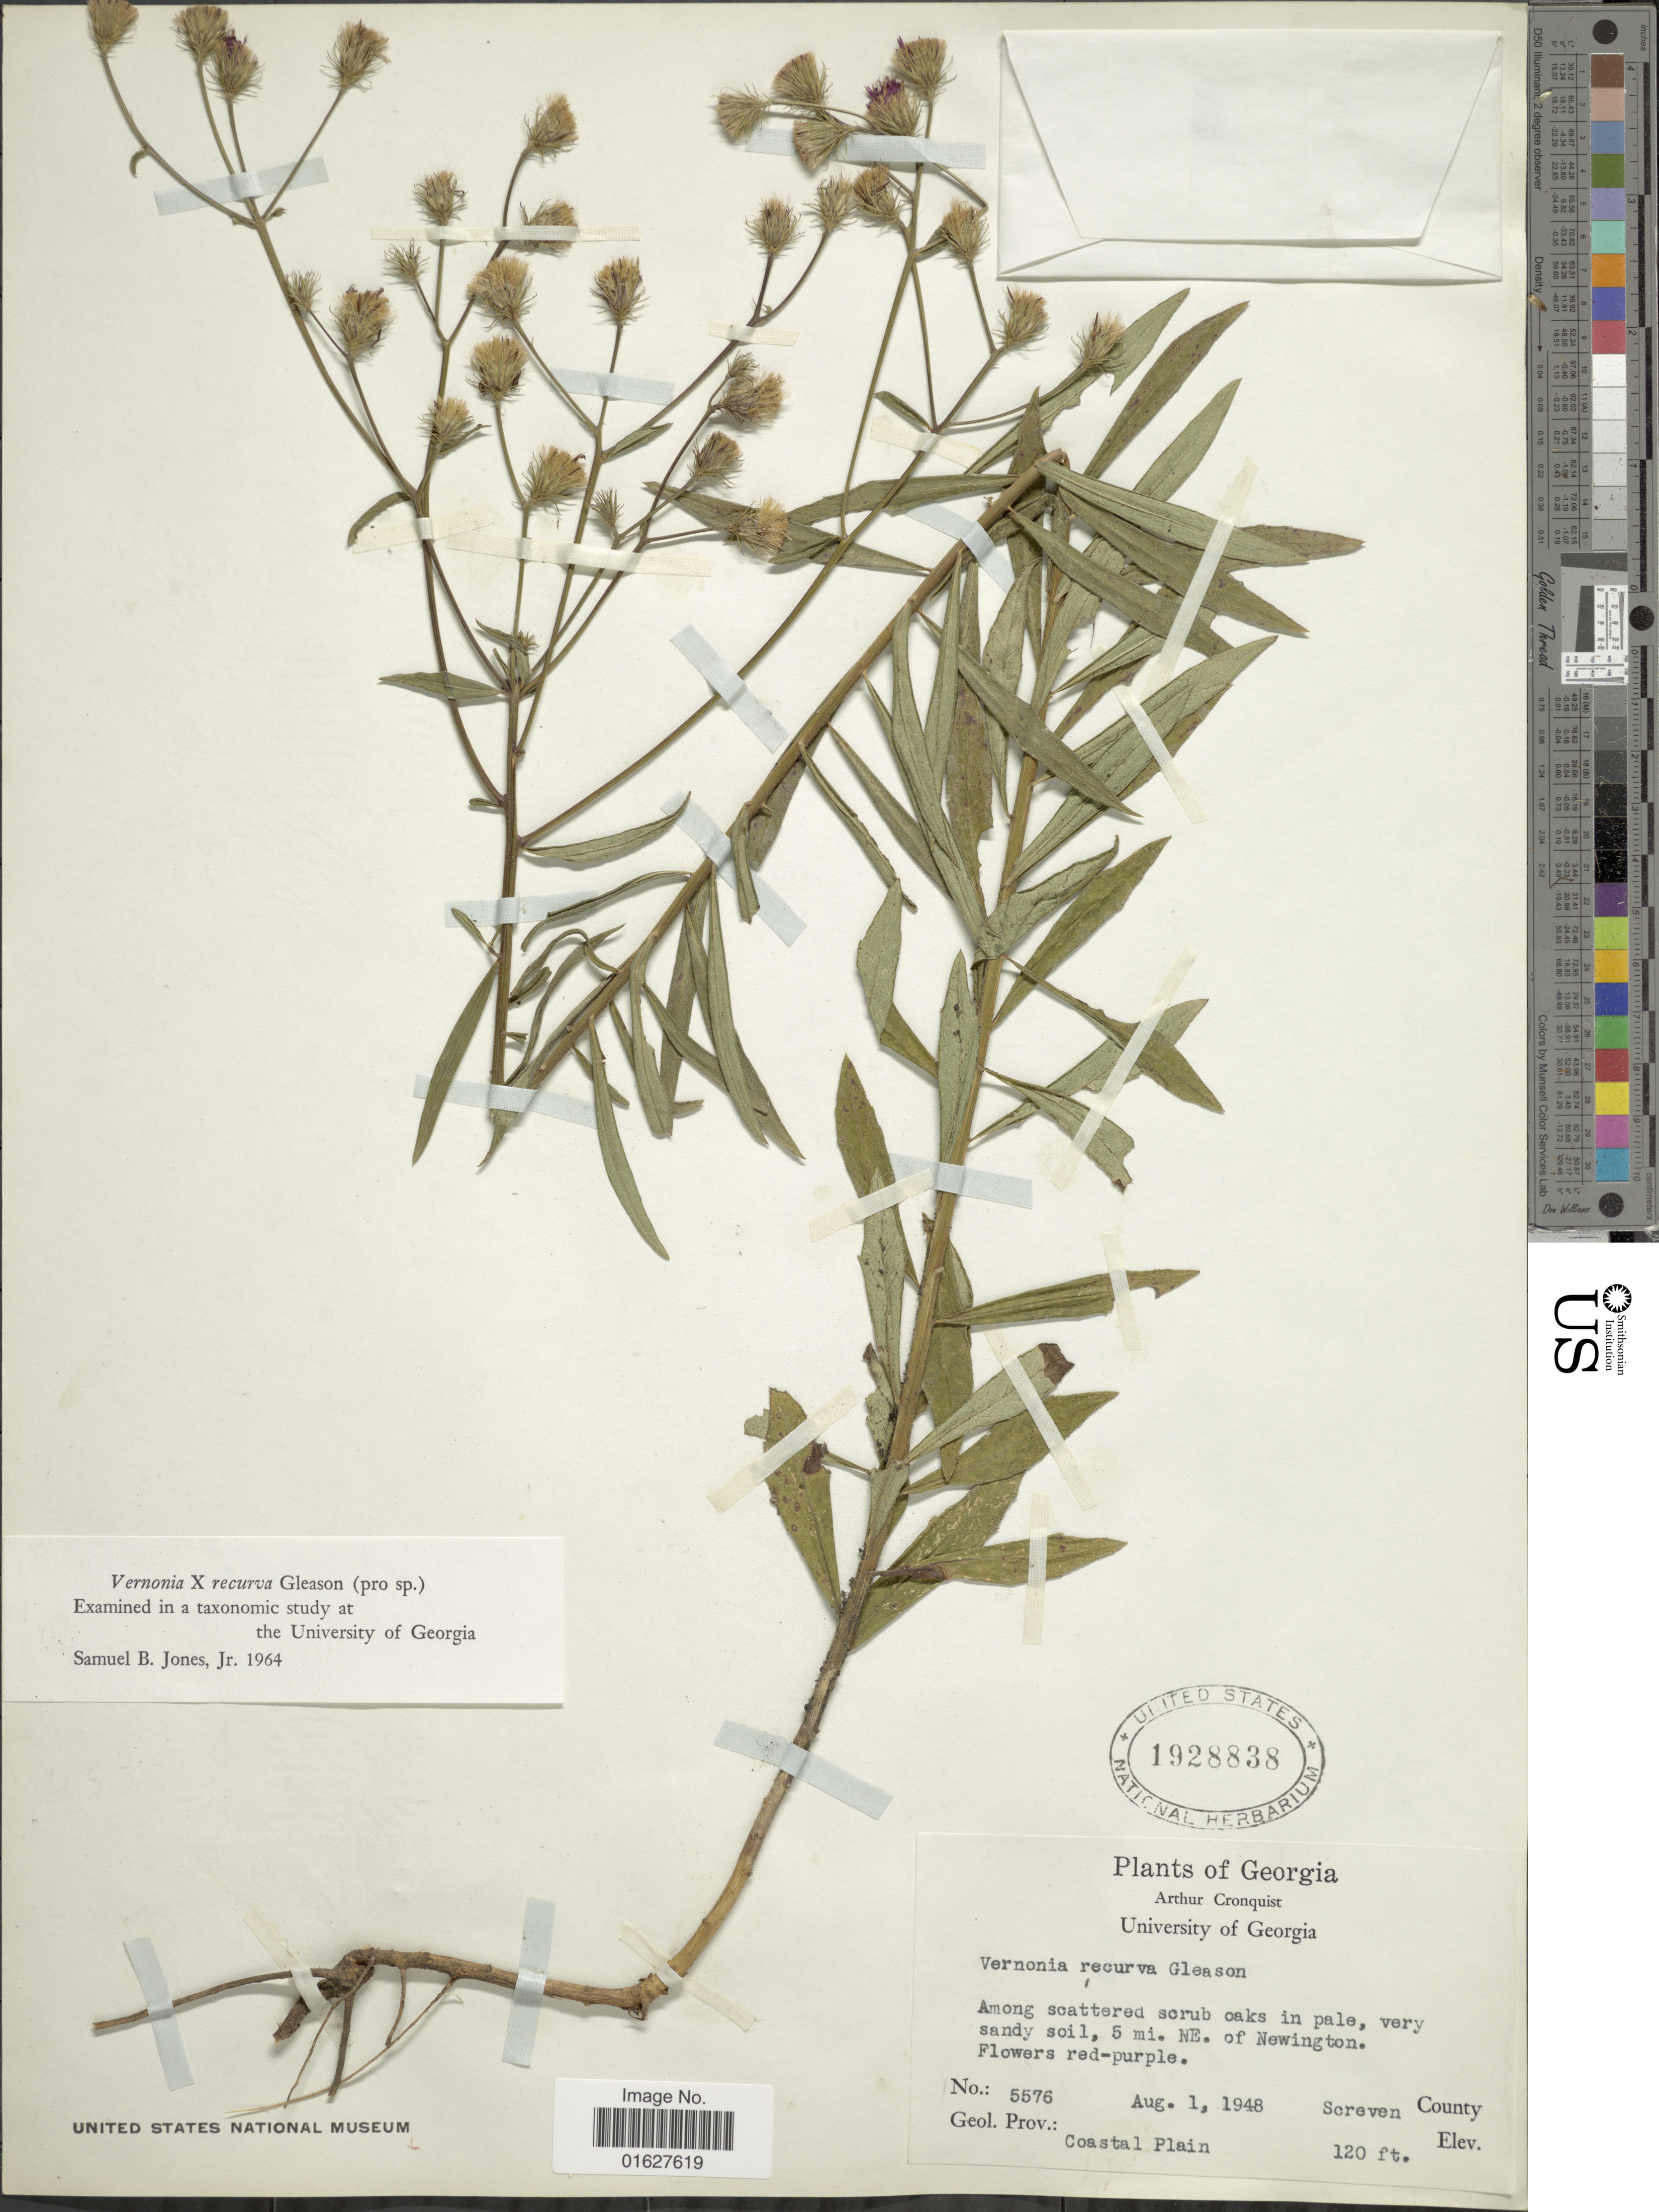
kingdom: Plantae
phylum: Tracheophyta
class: Magnoliopsida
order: Asterales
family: Asteraceae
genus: Vernonia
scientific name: Vernonia recurva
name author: Gleason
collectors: A. J. Cronquist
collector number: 5576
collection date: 1948-08-01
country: United States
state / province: Georgia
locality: Georgia. Among scattered scrub oaks in pale, very sandy soil, 5 mi. NE. of Newington. Screven County. Coastal Plain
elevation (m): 37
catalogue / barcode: US 1928838